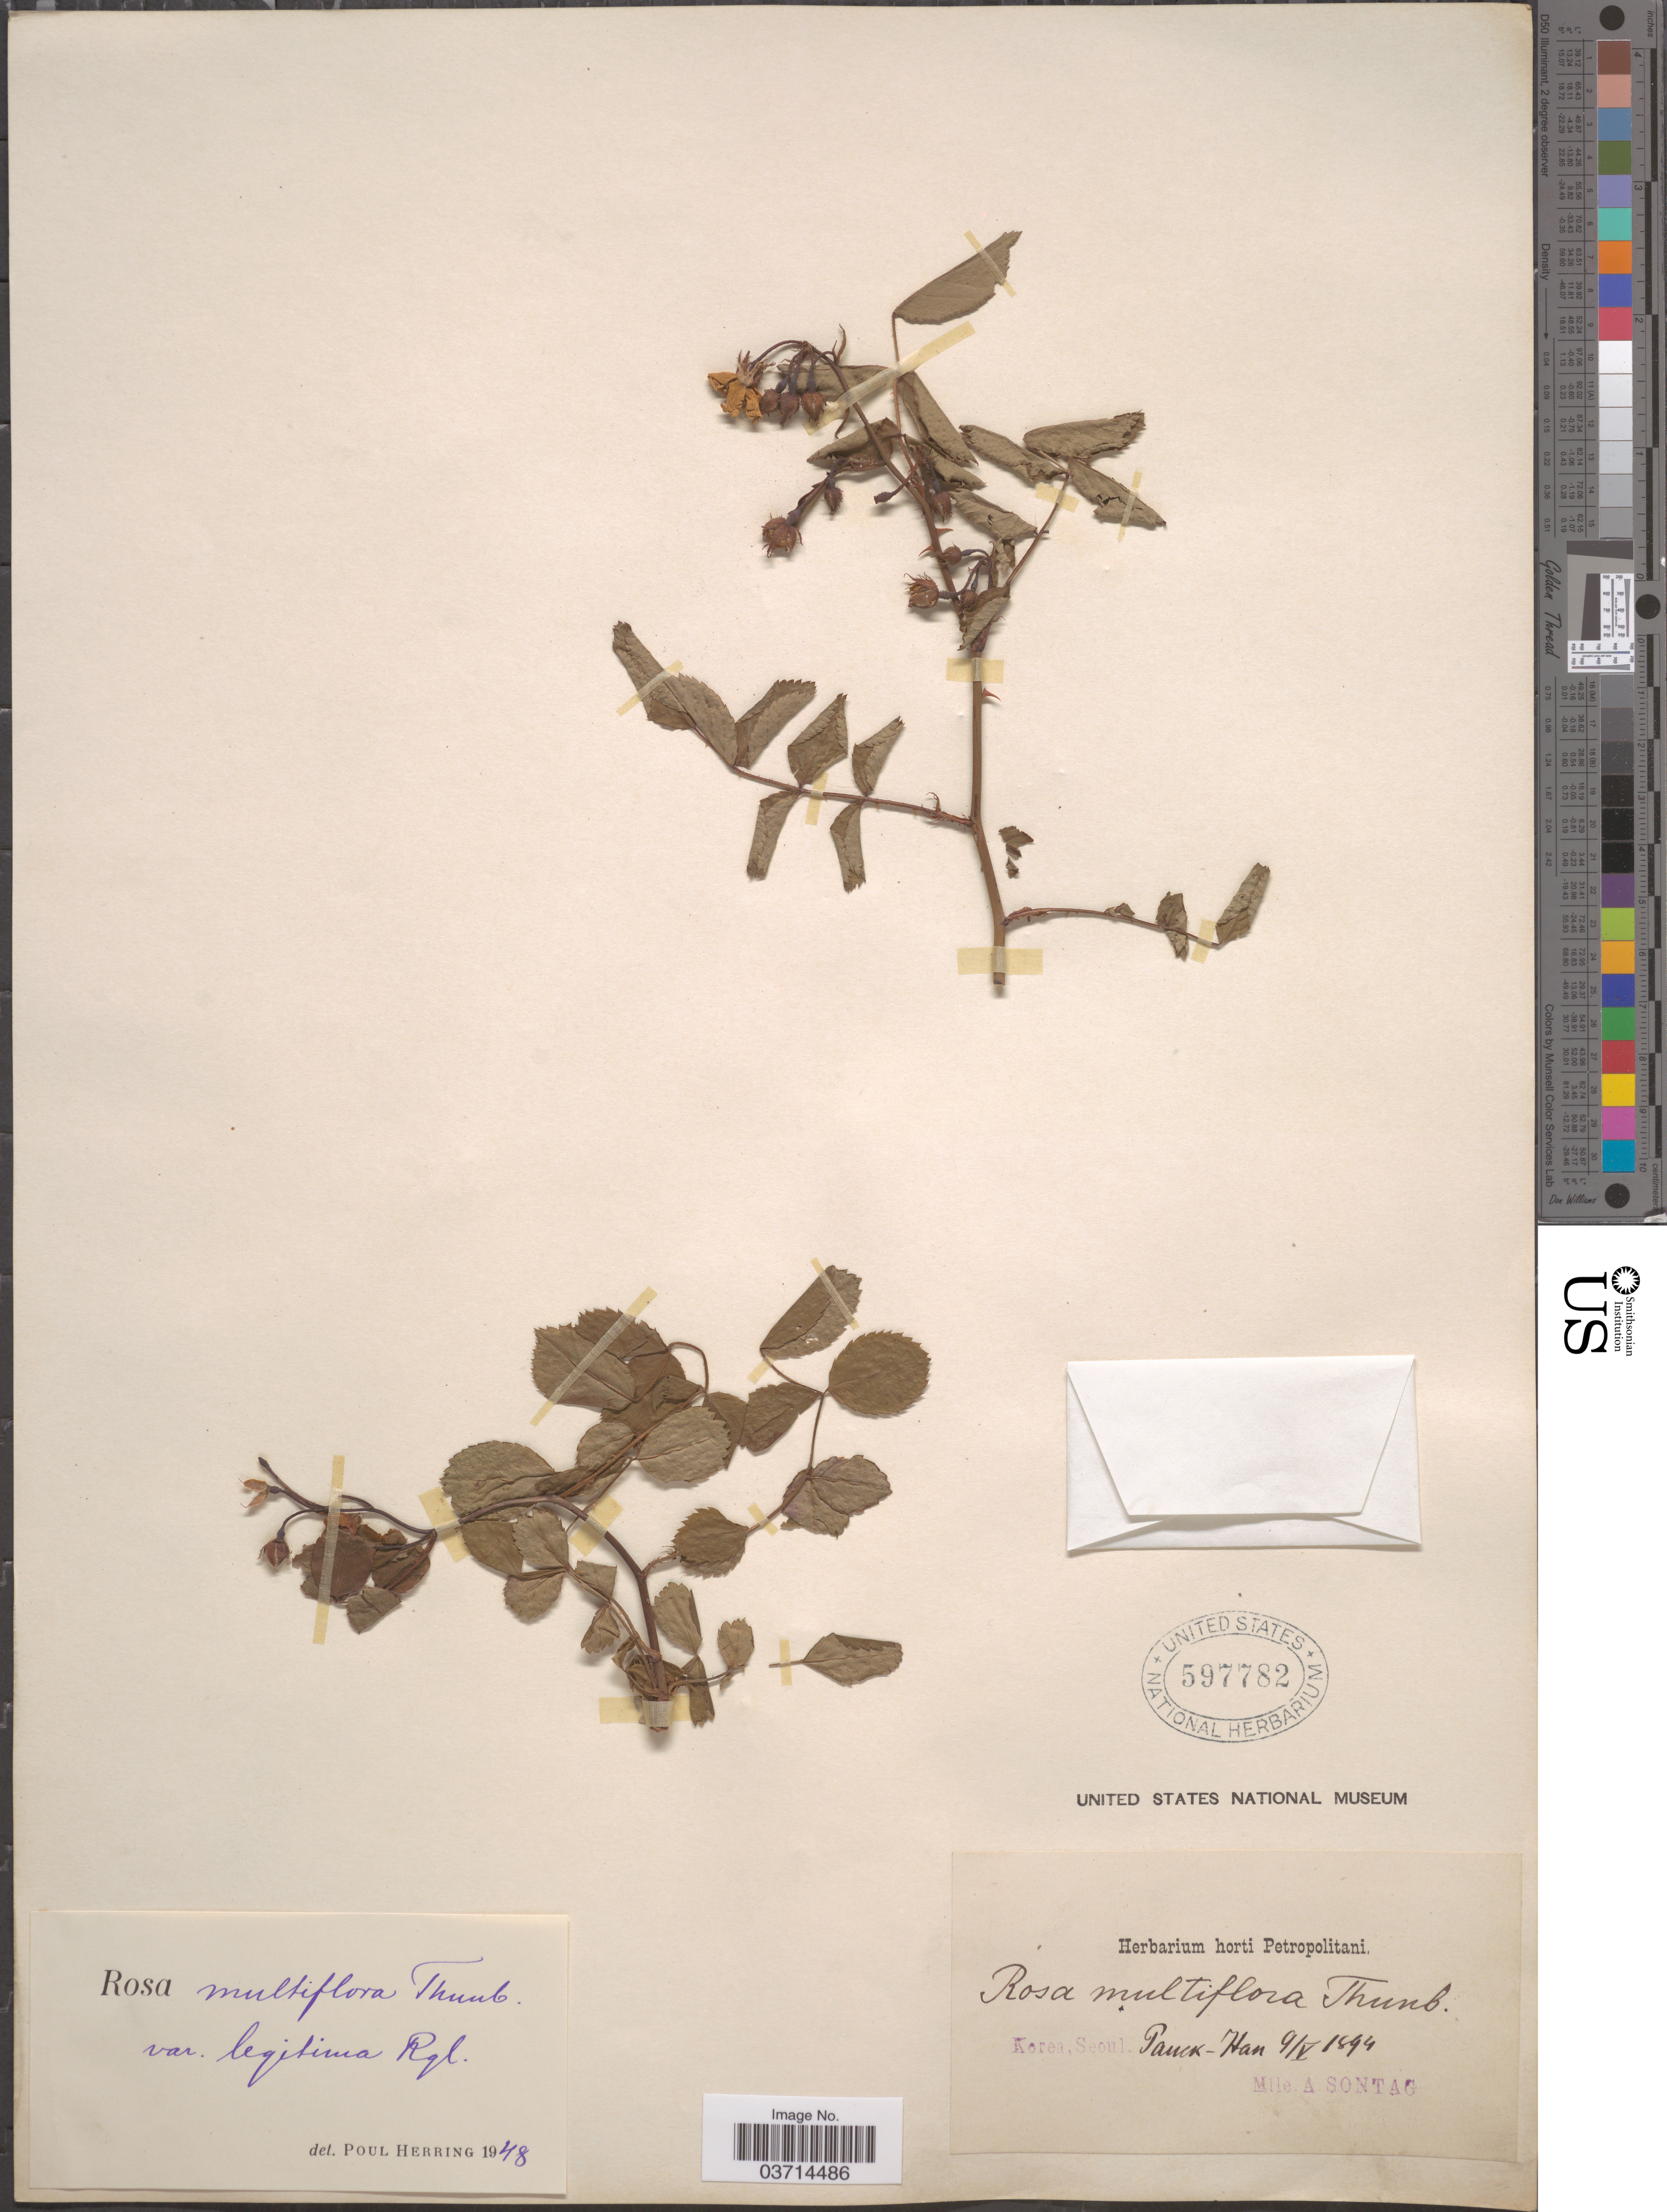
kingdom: Plantae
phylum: Tracheophyta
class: Magnoliopsida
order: Rosales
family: Rosaceae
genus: Rosa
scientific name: Rosa multiflora var. legitima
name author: Regel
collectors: A. Sontag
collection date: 1894-05-09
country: South Korea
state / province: Seoul Special City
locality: Seoul. Pauck-Han.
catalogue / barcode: US 597782